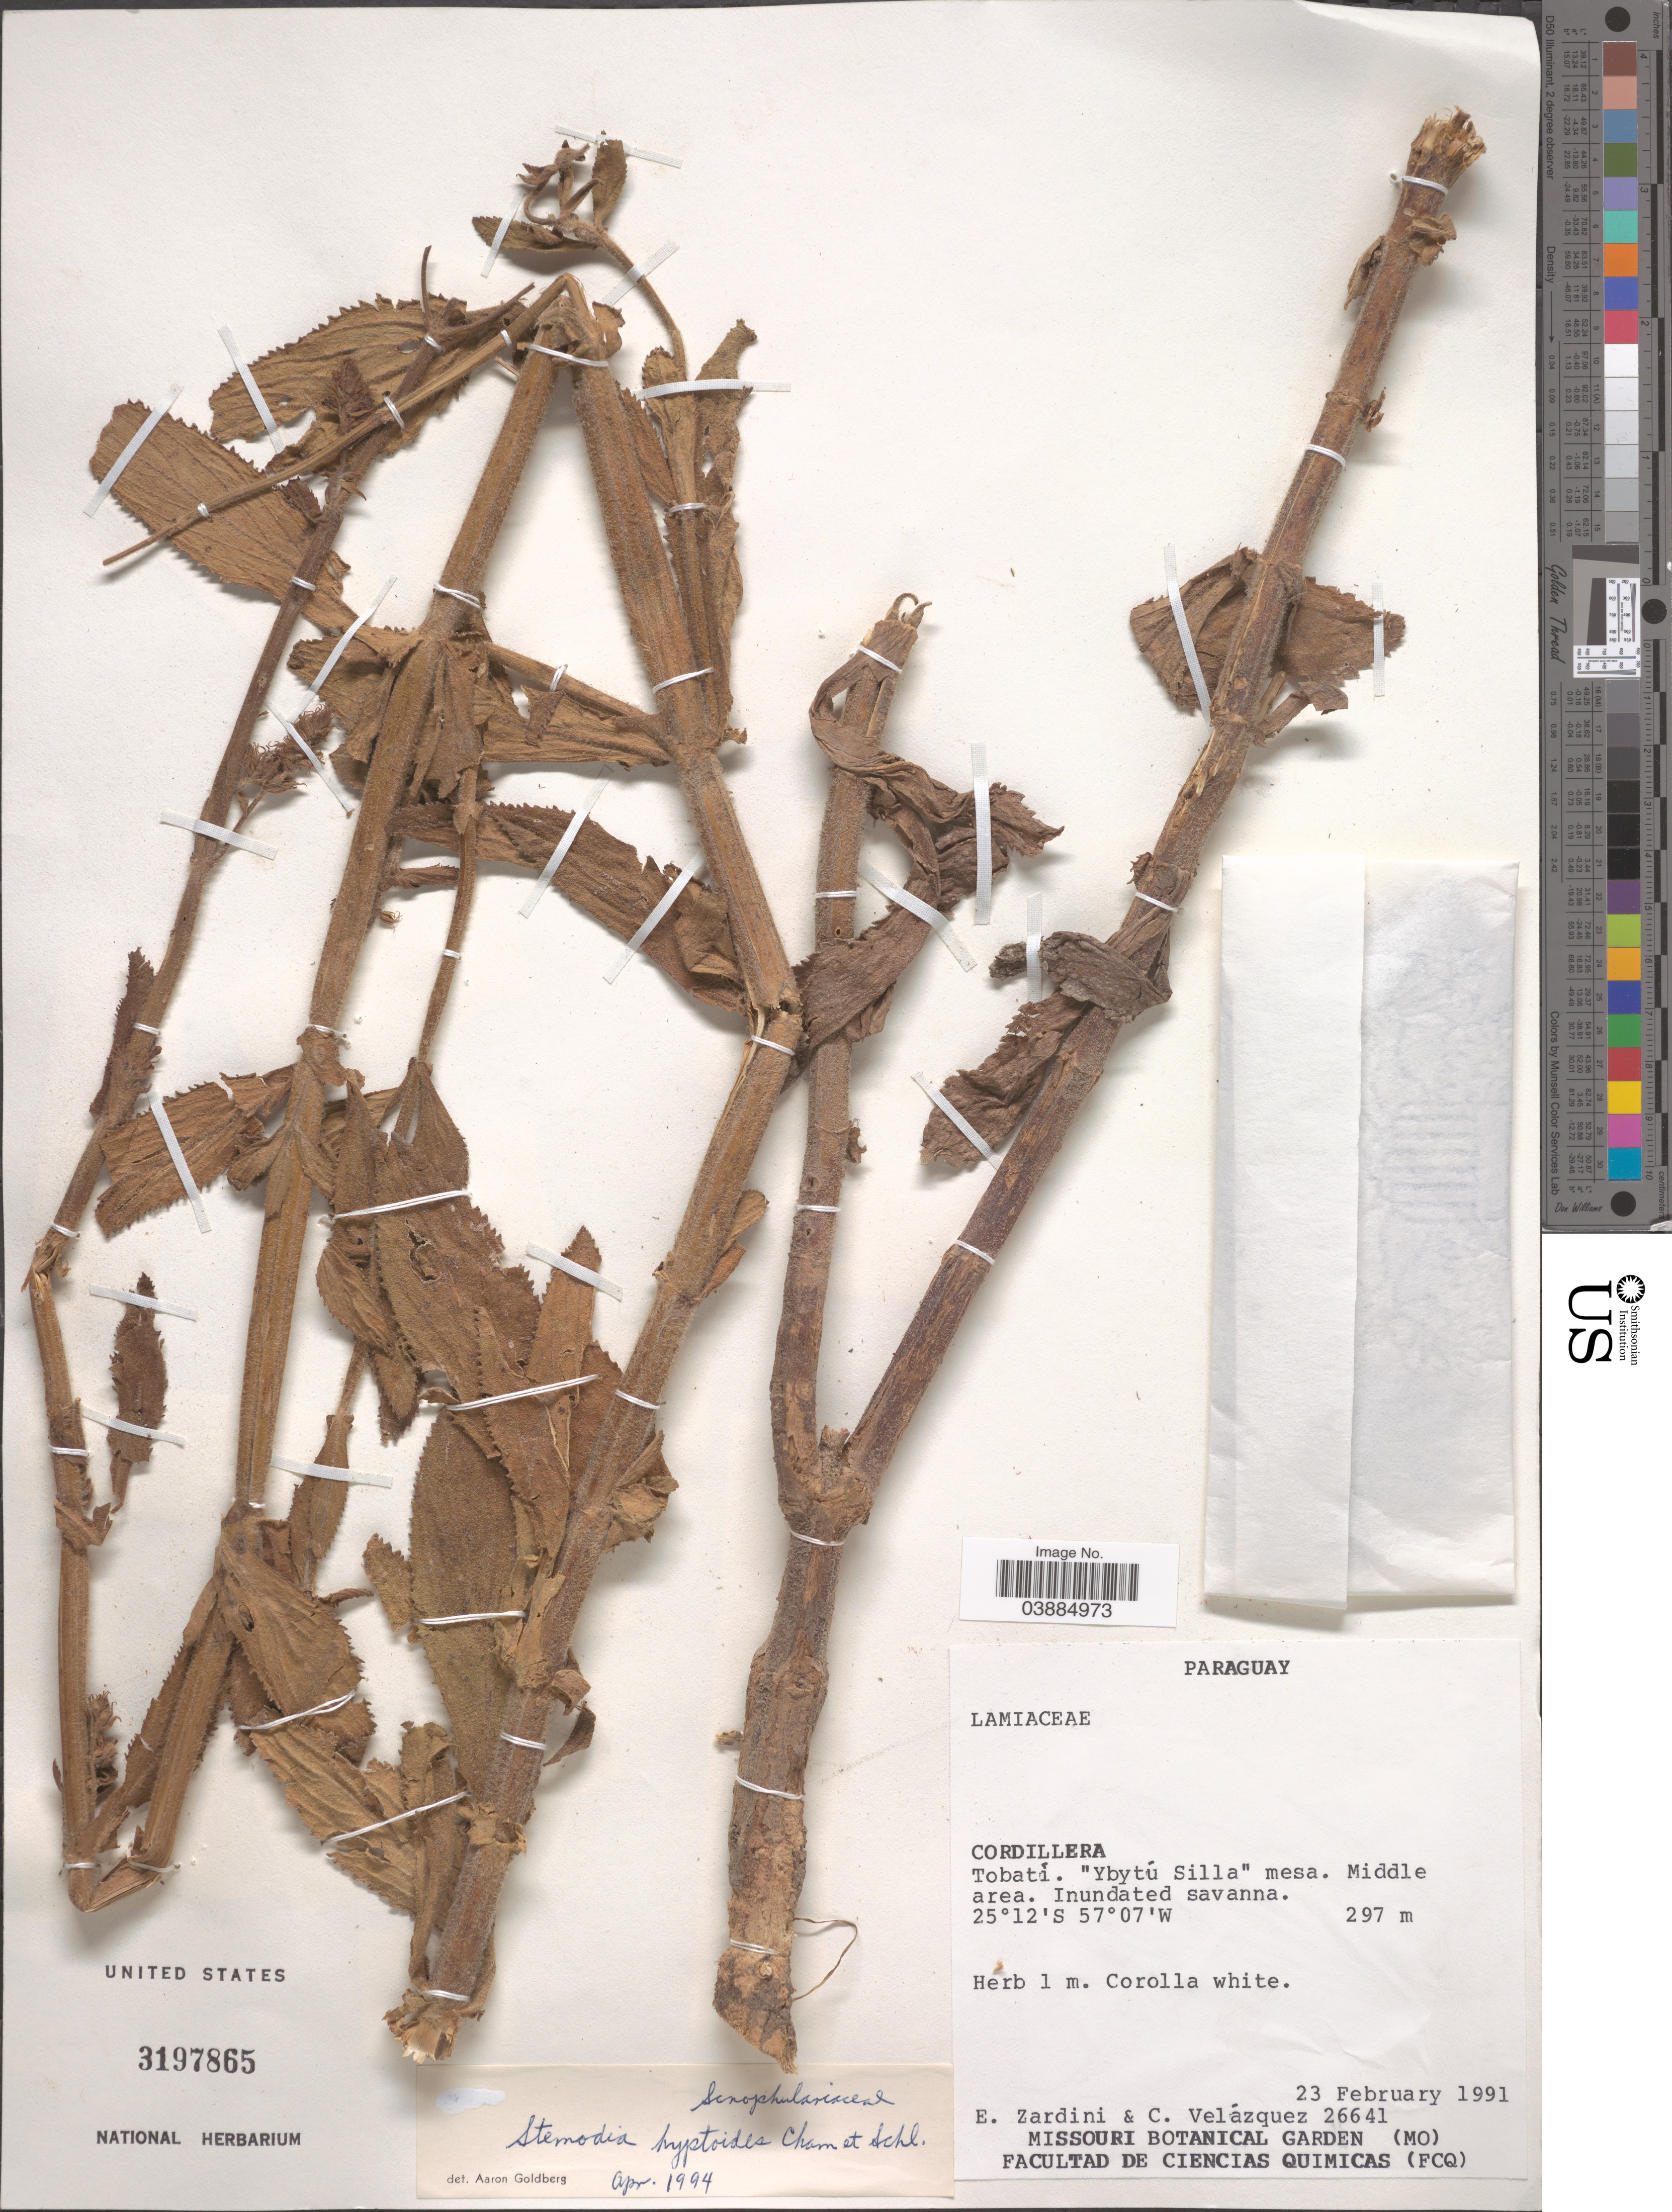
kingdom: Plantae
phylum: Tracheophyta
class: Magnoliopsida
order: Lamiales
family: Plantaginaceae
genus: Stemodia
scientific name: Stemodia hyptoides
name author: Cham. & Schltdl.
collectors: E. Zardini & C. Velázquez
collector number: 26641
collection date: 1991-02-23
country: Paraguay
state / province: Cordillera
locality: Tobati. "Ybytú Silla" mesa. Middle area.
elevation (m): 297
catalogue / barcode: US 3197865